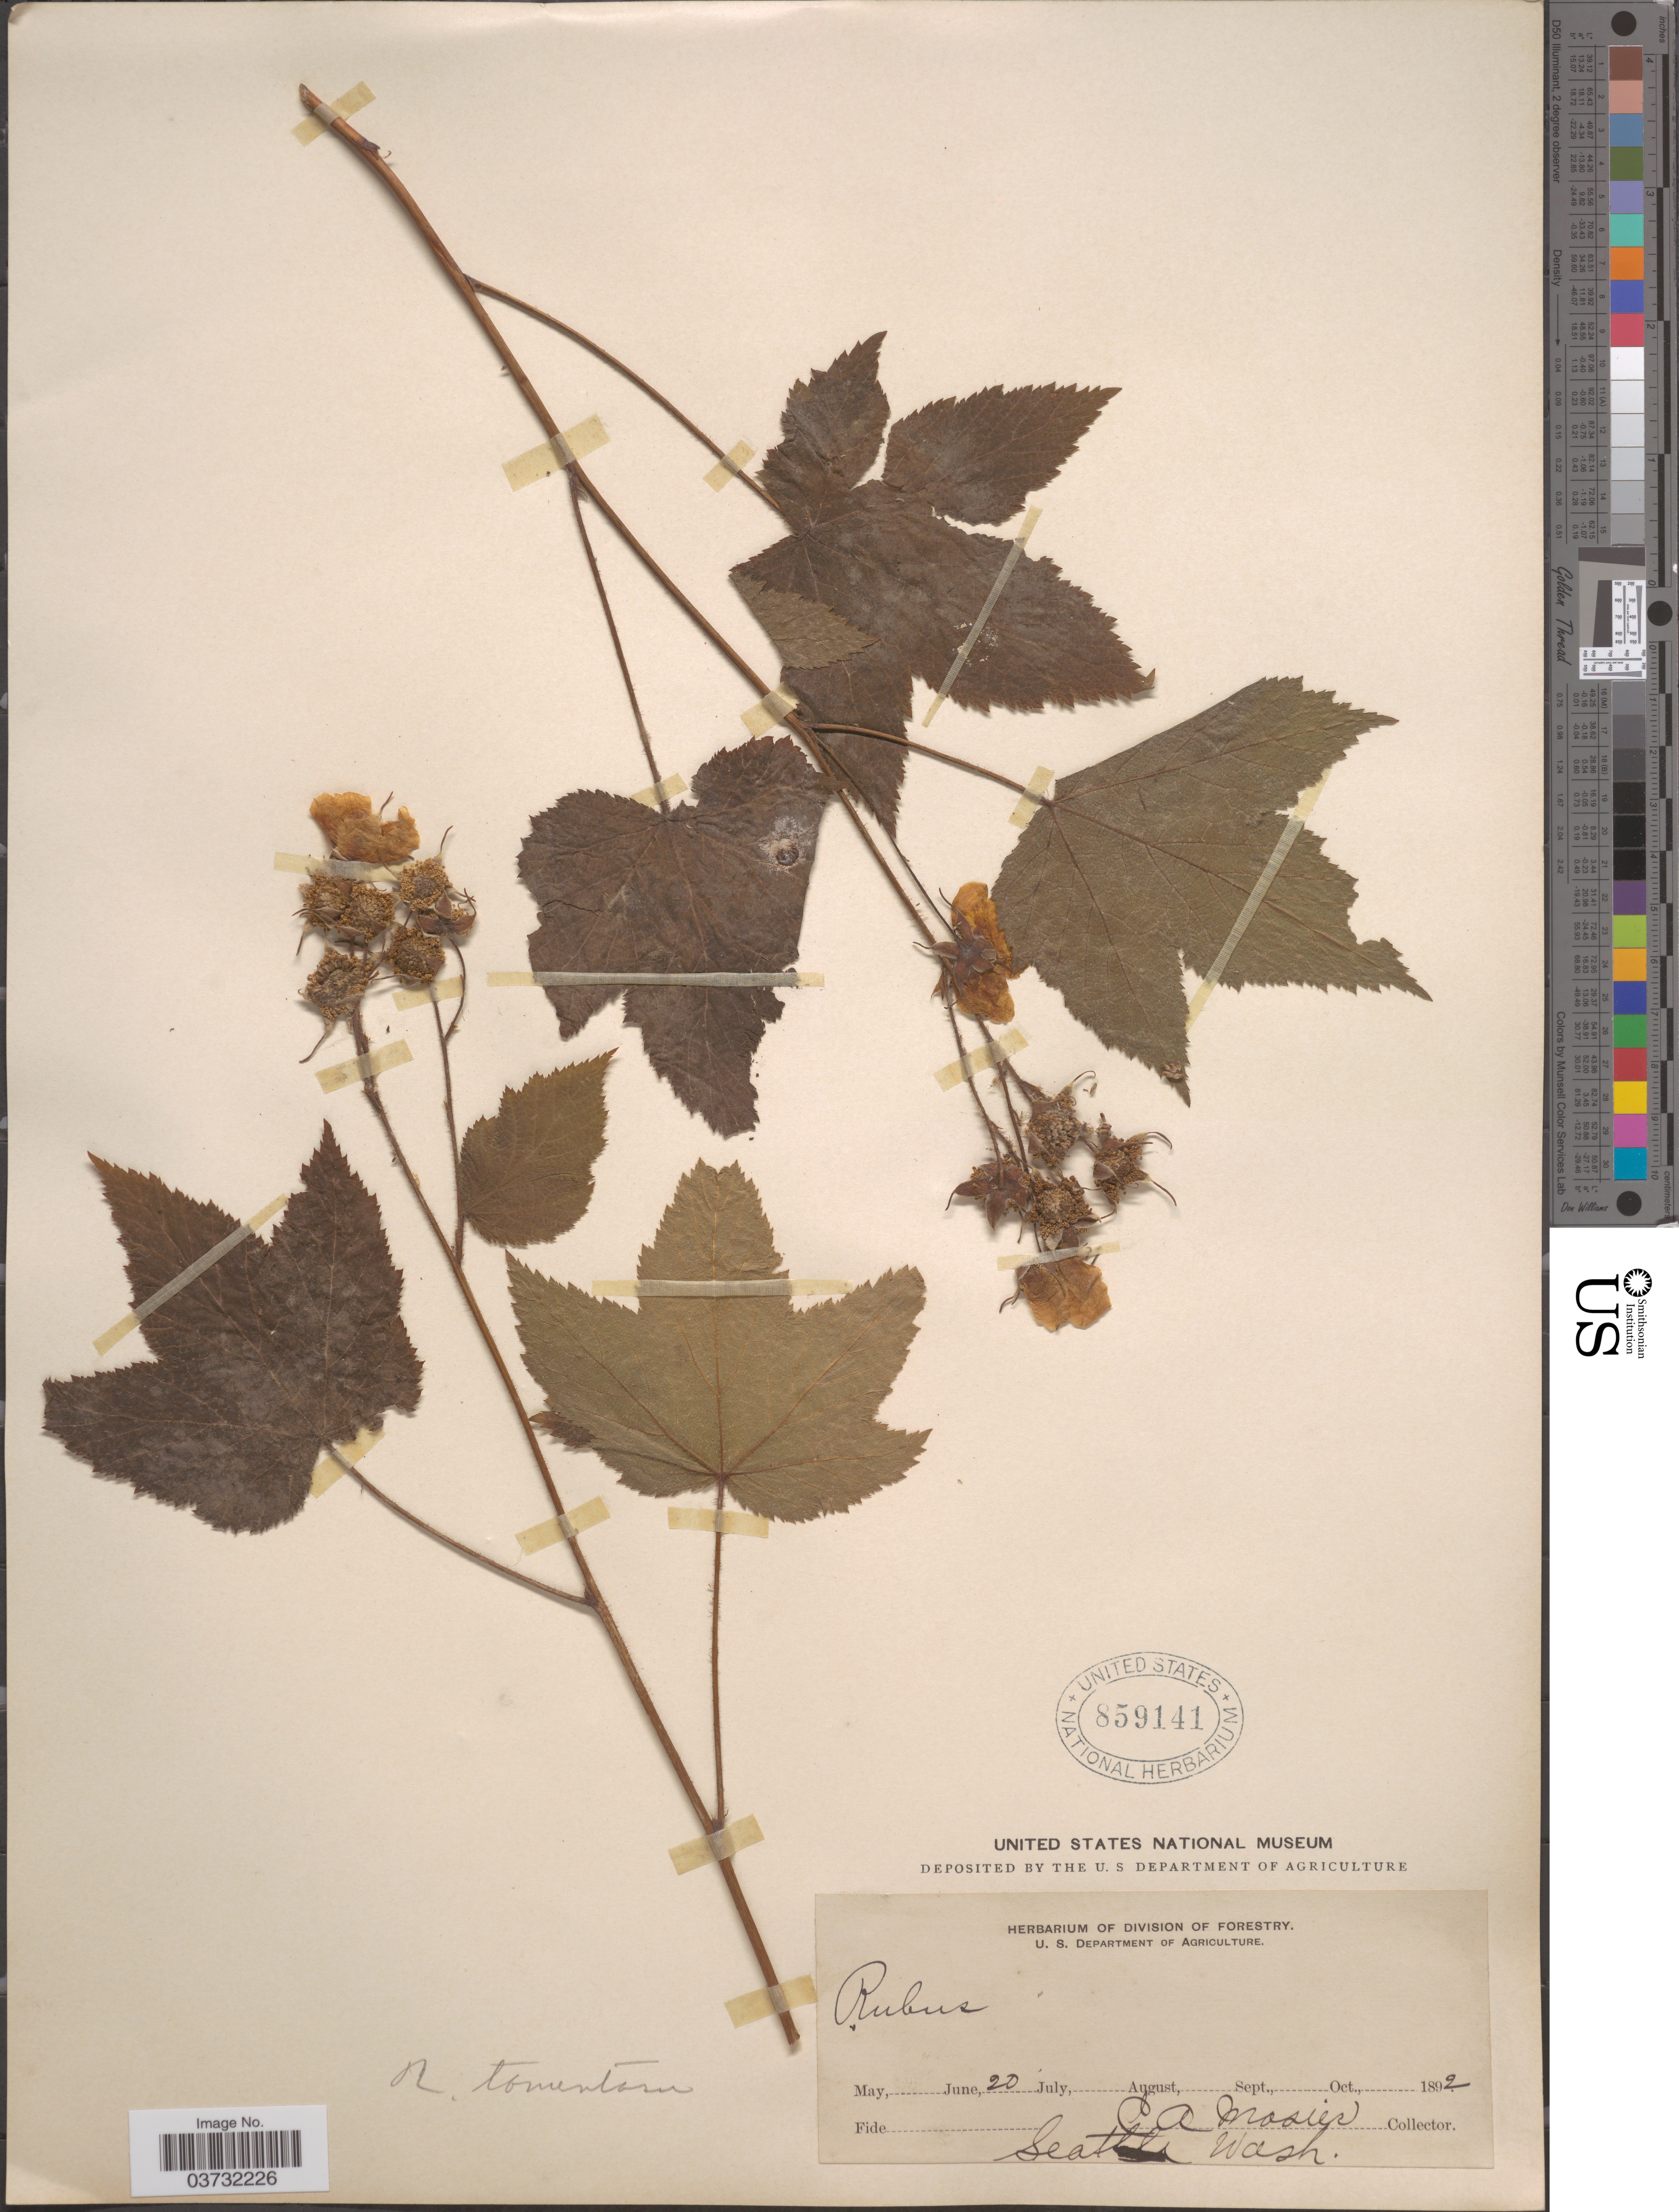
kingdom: Plantae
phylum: Tracheophyta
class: Magnoliopsida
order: Rosales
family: Rosaceae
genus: Rubus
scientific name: Rubus tomentosus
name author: Borkh.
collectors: C. A. Mosier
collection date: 1892-06-20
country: United States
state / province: Washington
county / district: King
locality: Seattle.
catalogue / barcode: US 859141